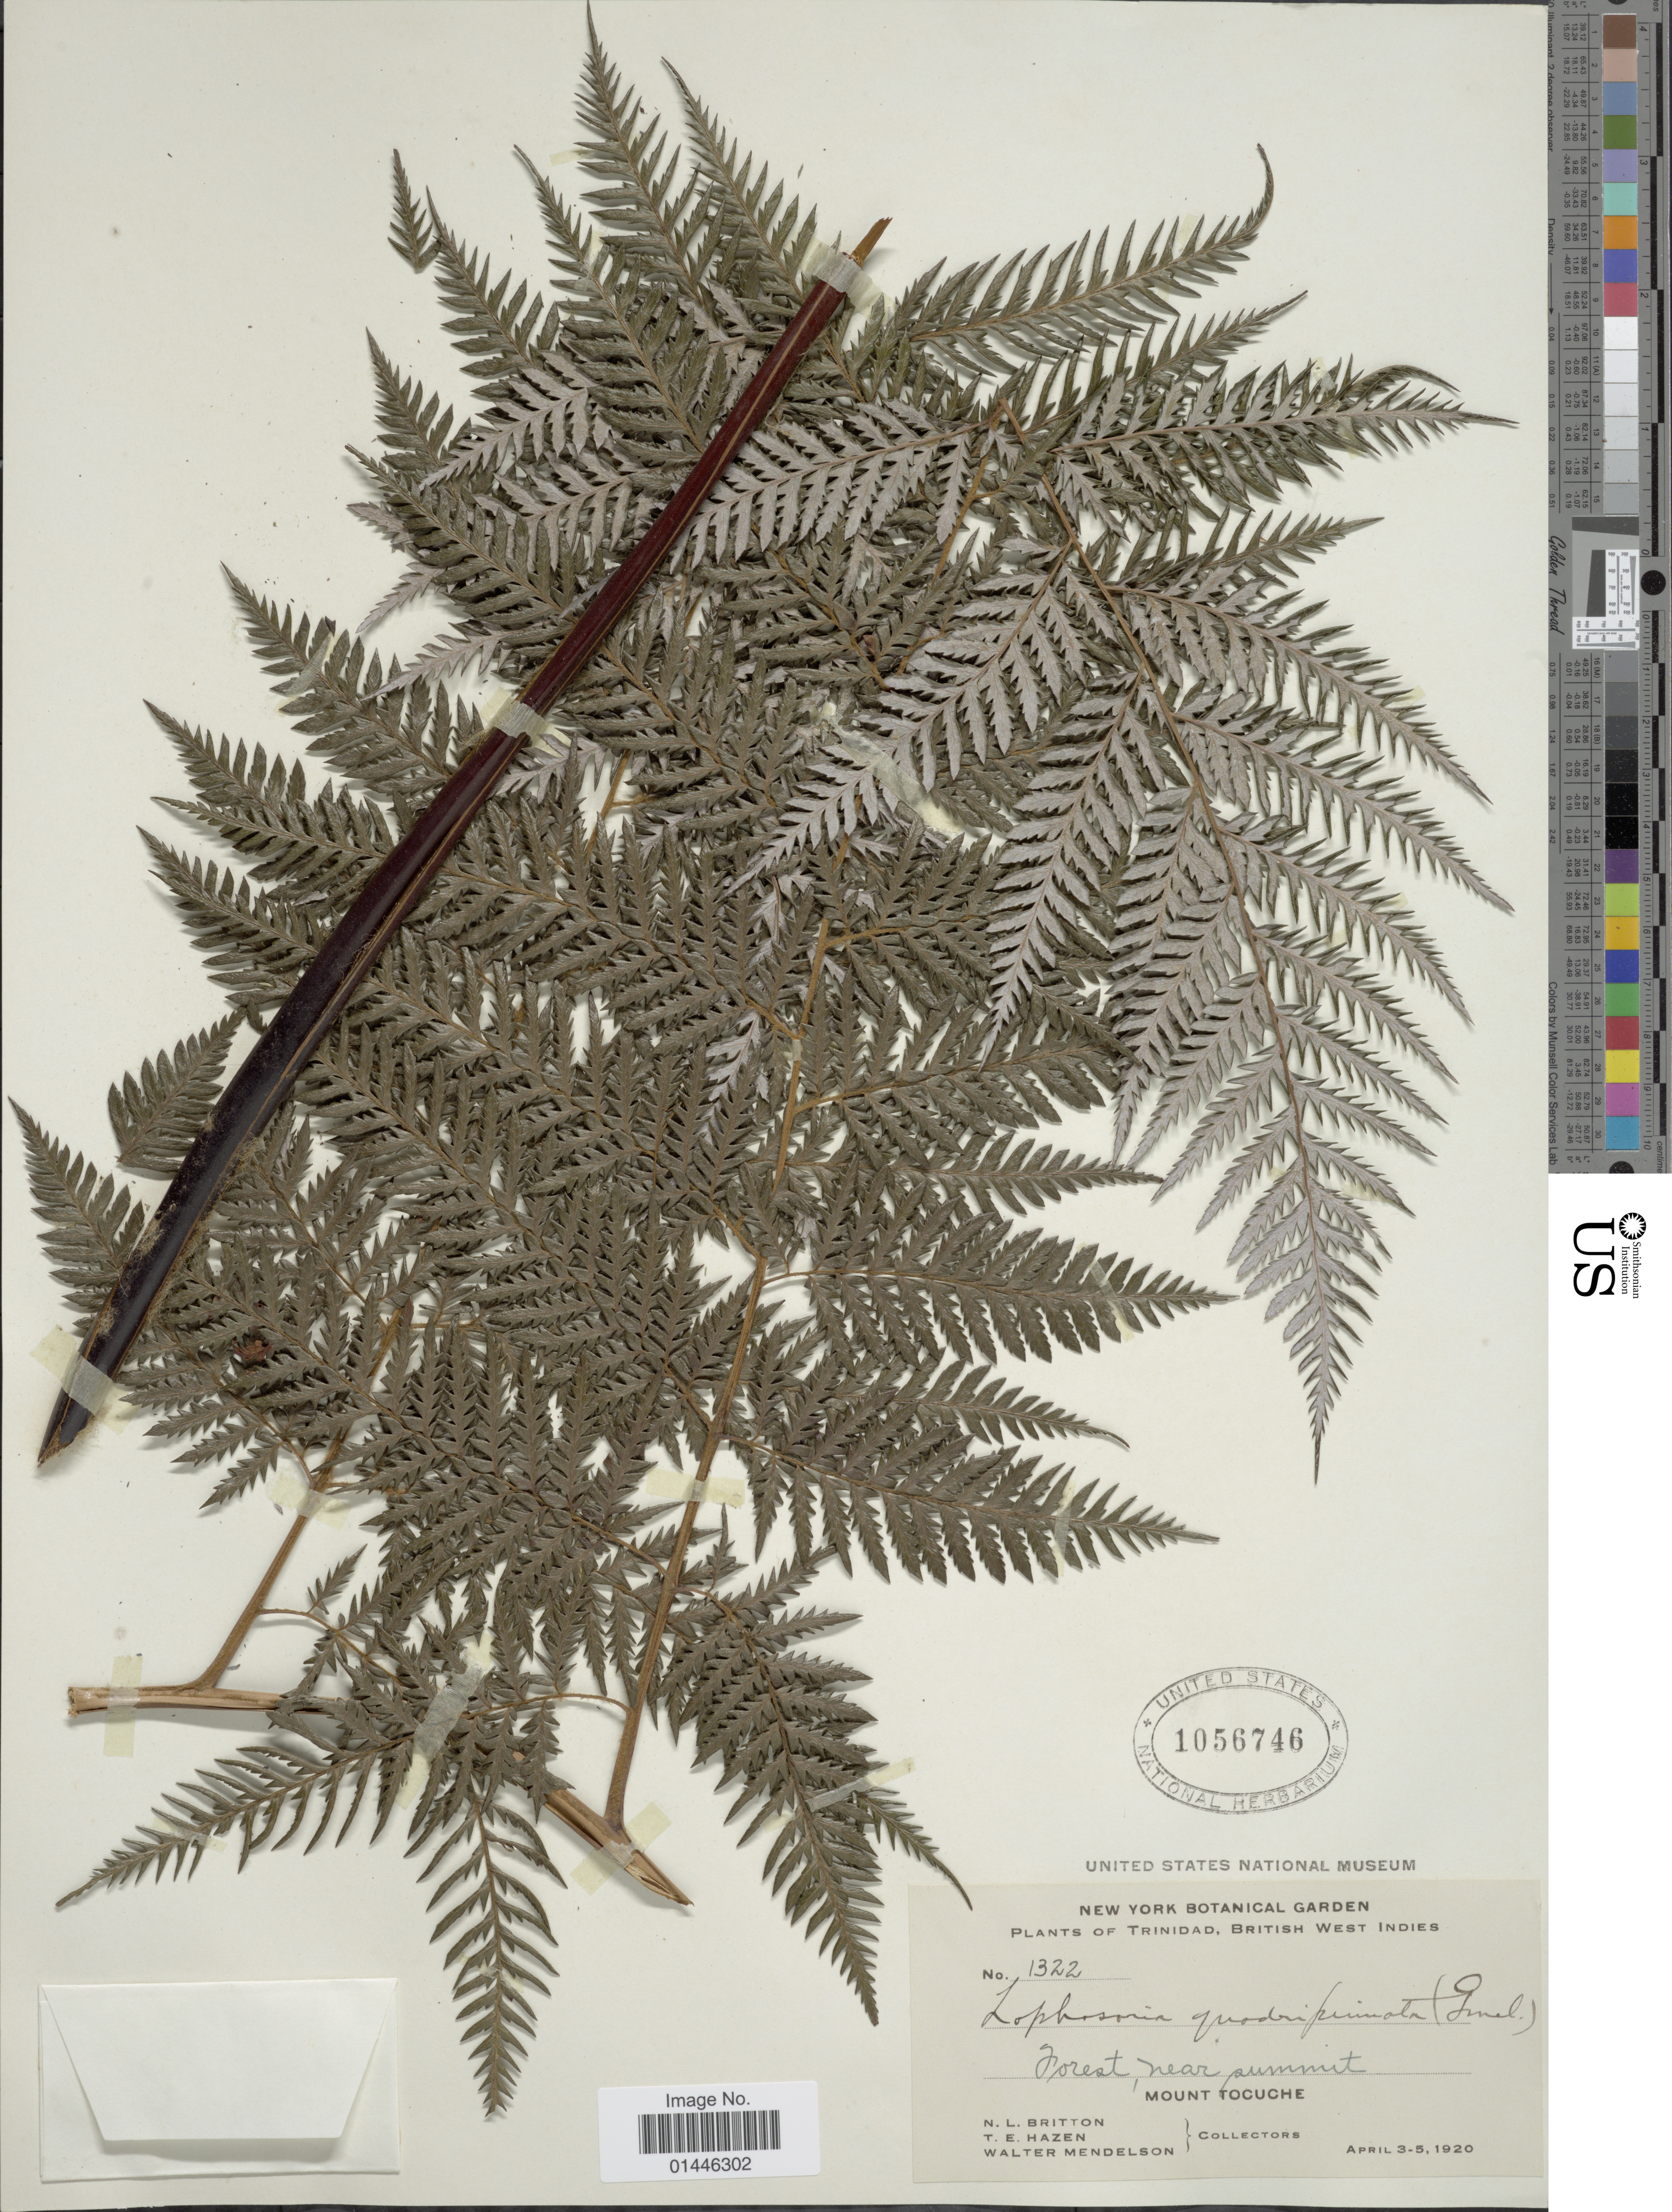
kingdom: Plantae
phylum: Tracheophyta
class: Polypodiopsida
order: Cyatheales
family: Dicksoniaceae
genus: Lophosoria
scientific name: Lophosoria quadripinnata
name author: (J.F. Gmel.) C. Chr.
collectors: N. Britton, T. E. Hazen & W. Mendelson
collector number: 1322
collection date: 1920-04-03/1920-04-05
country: Trinidad and Tobago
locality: Trinidad, British West Indies. Mount Tocuche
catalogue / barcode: US 1056746